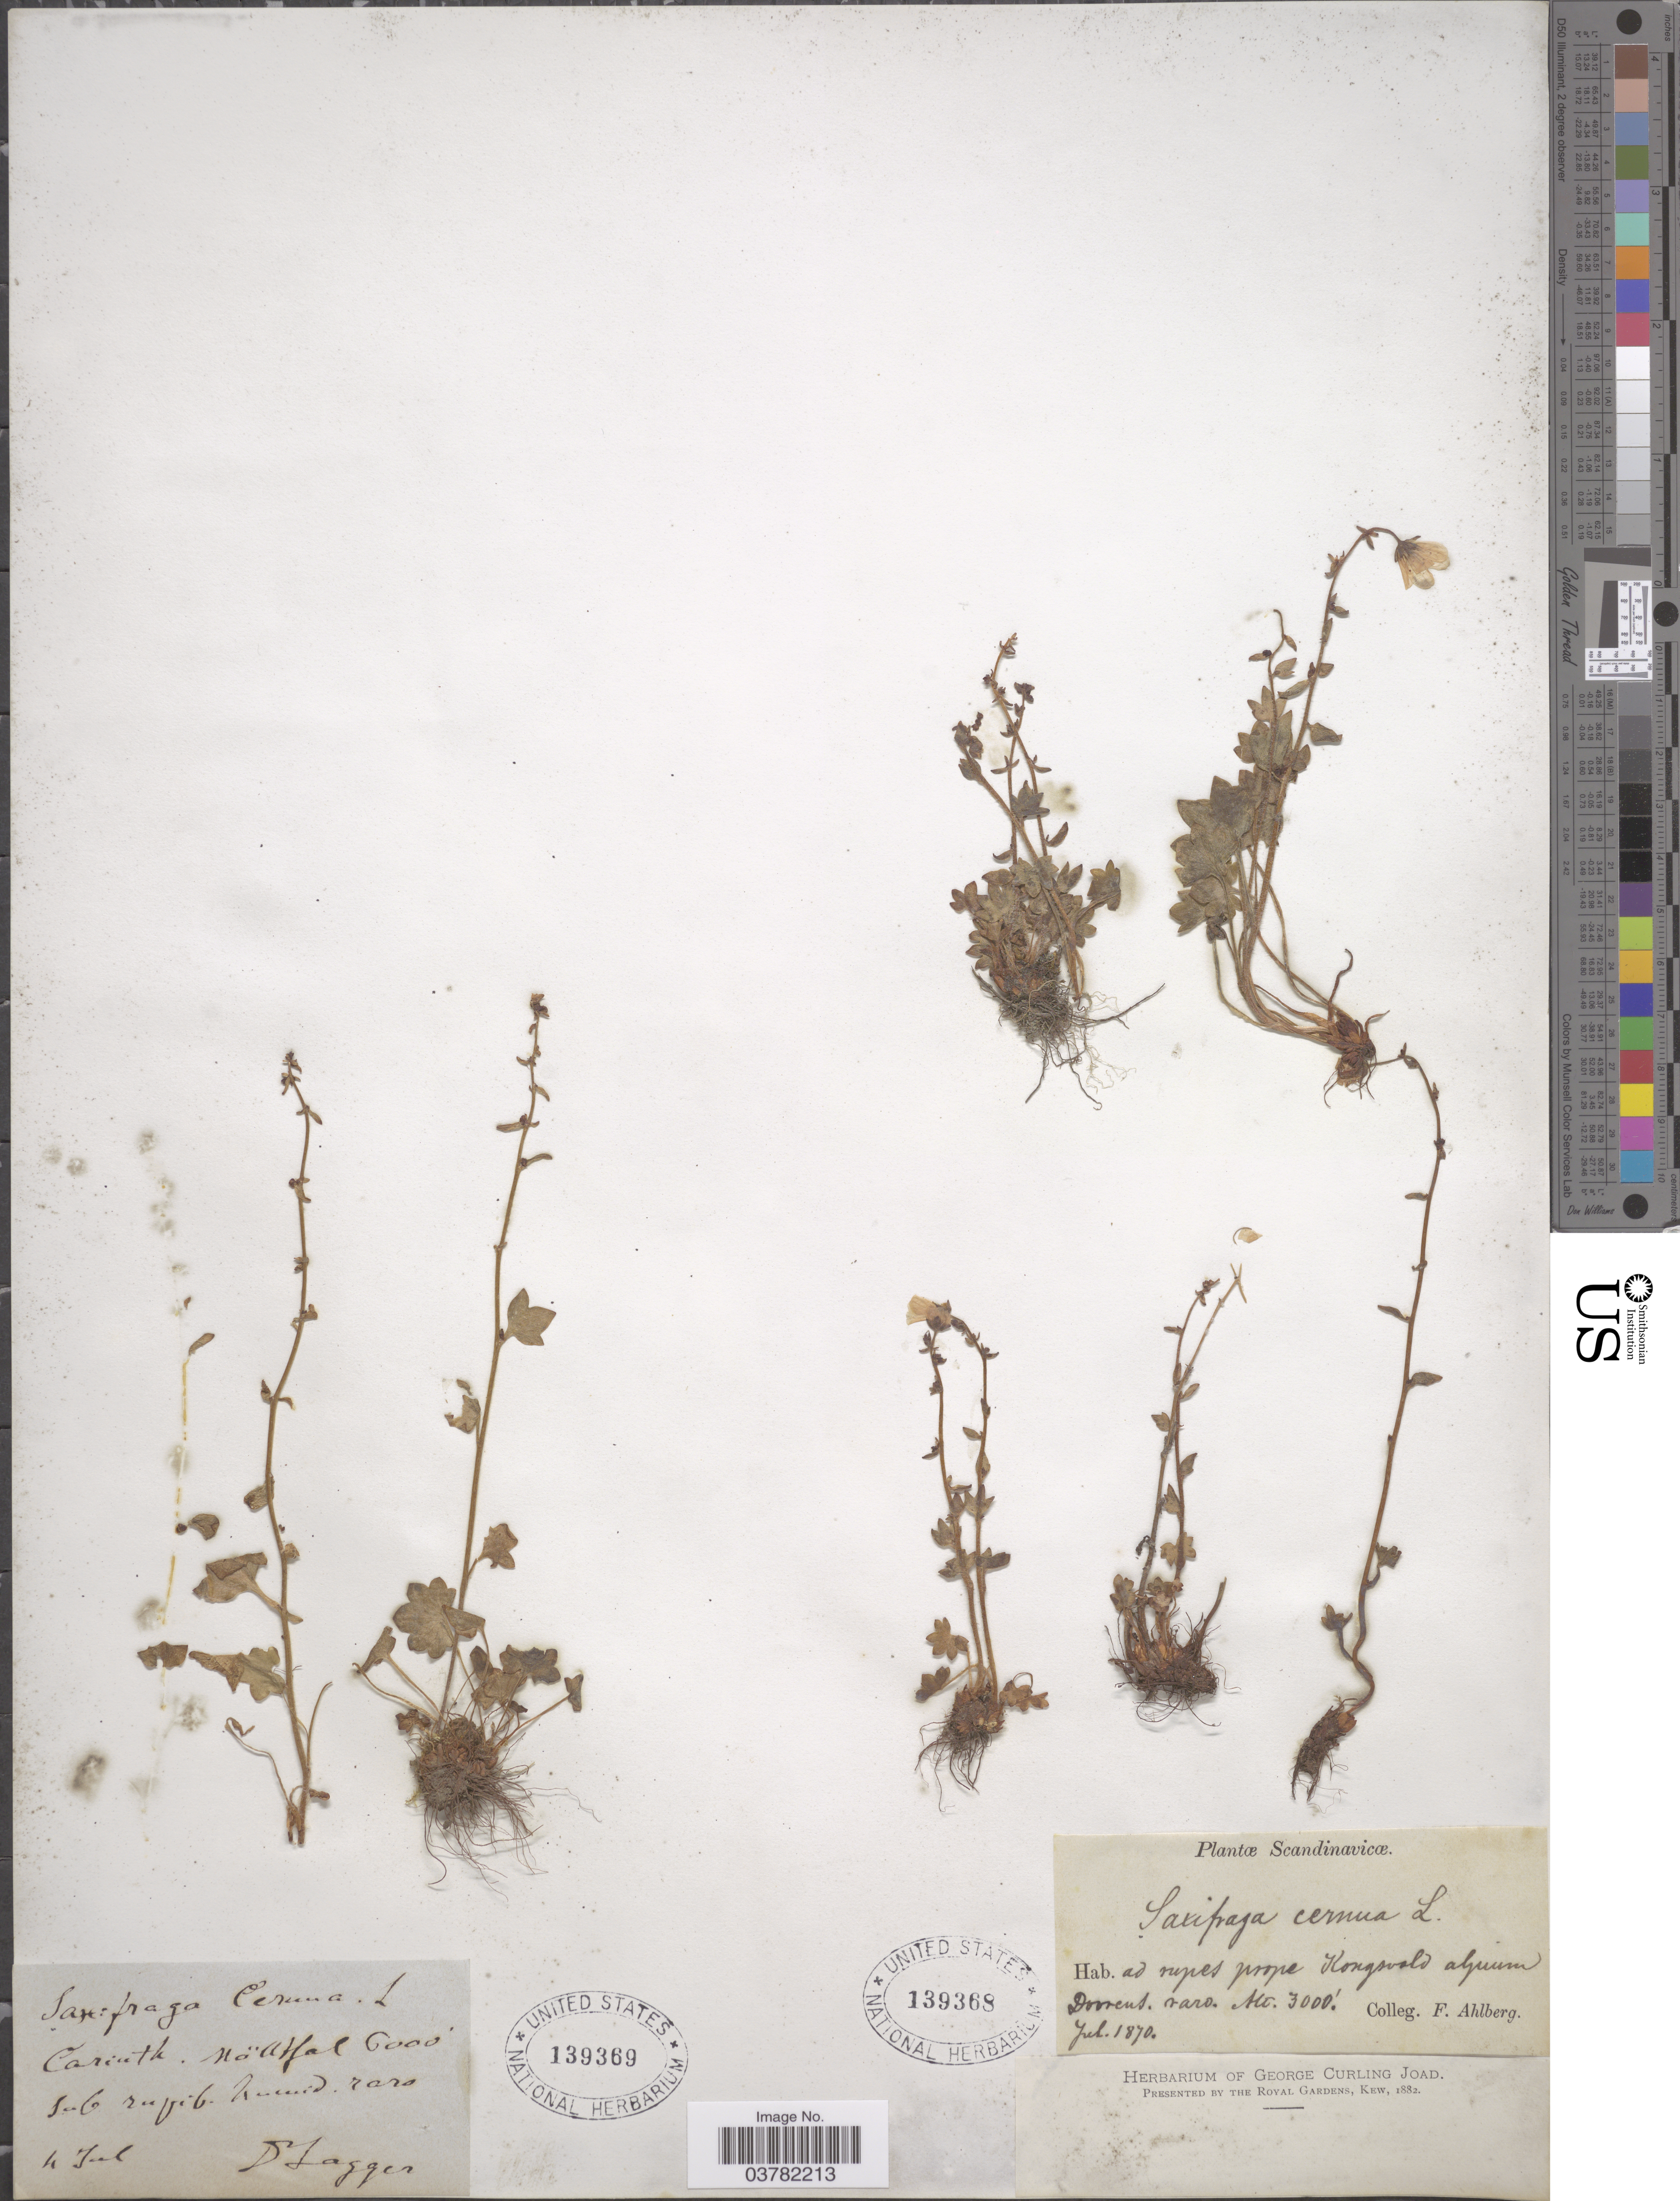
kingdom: Plantae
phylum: Tracheophyta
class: Magnoliopsida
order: Saxifragales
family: Saxifragaceae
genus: Saxifraga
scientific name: Saxifraga cernua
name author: L.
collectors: F. Ahlberg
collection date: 1870-07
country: Norway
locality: Scandinavicæ. Ad rupes prope Kongsvald alpium Dovrens.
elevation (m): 914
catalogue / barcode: US 139368-2